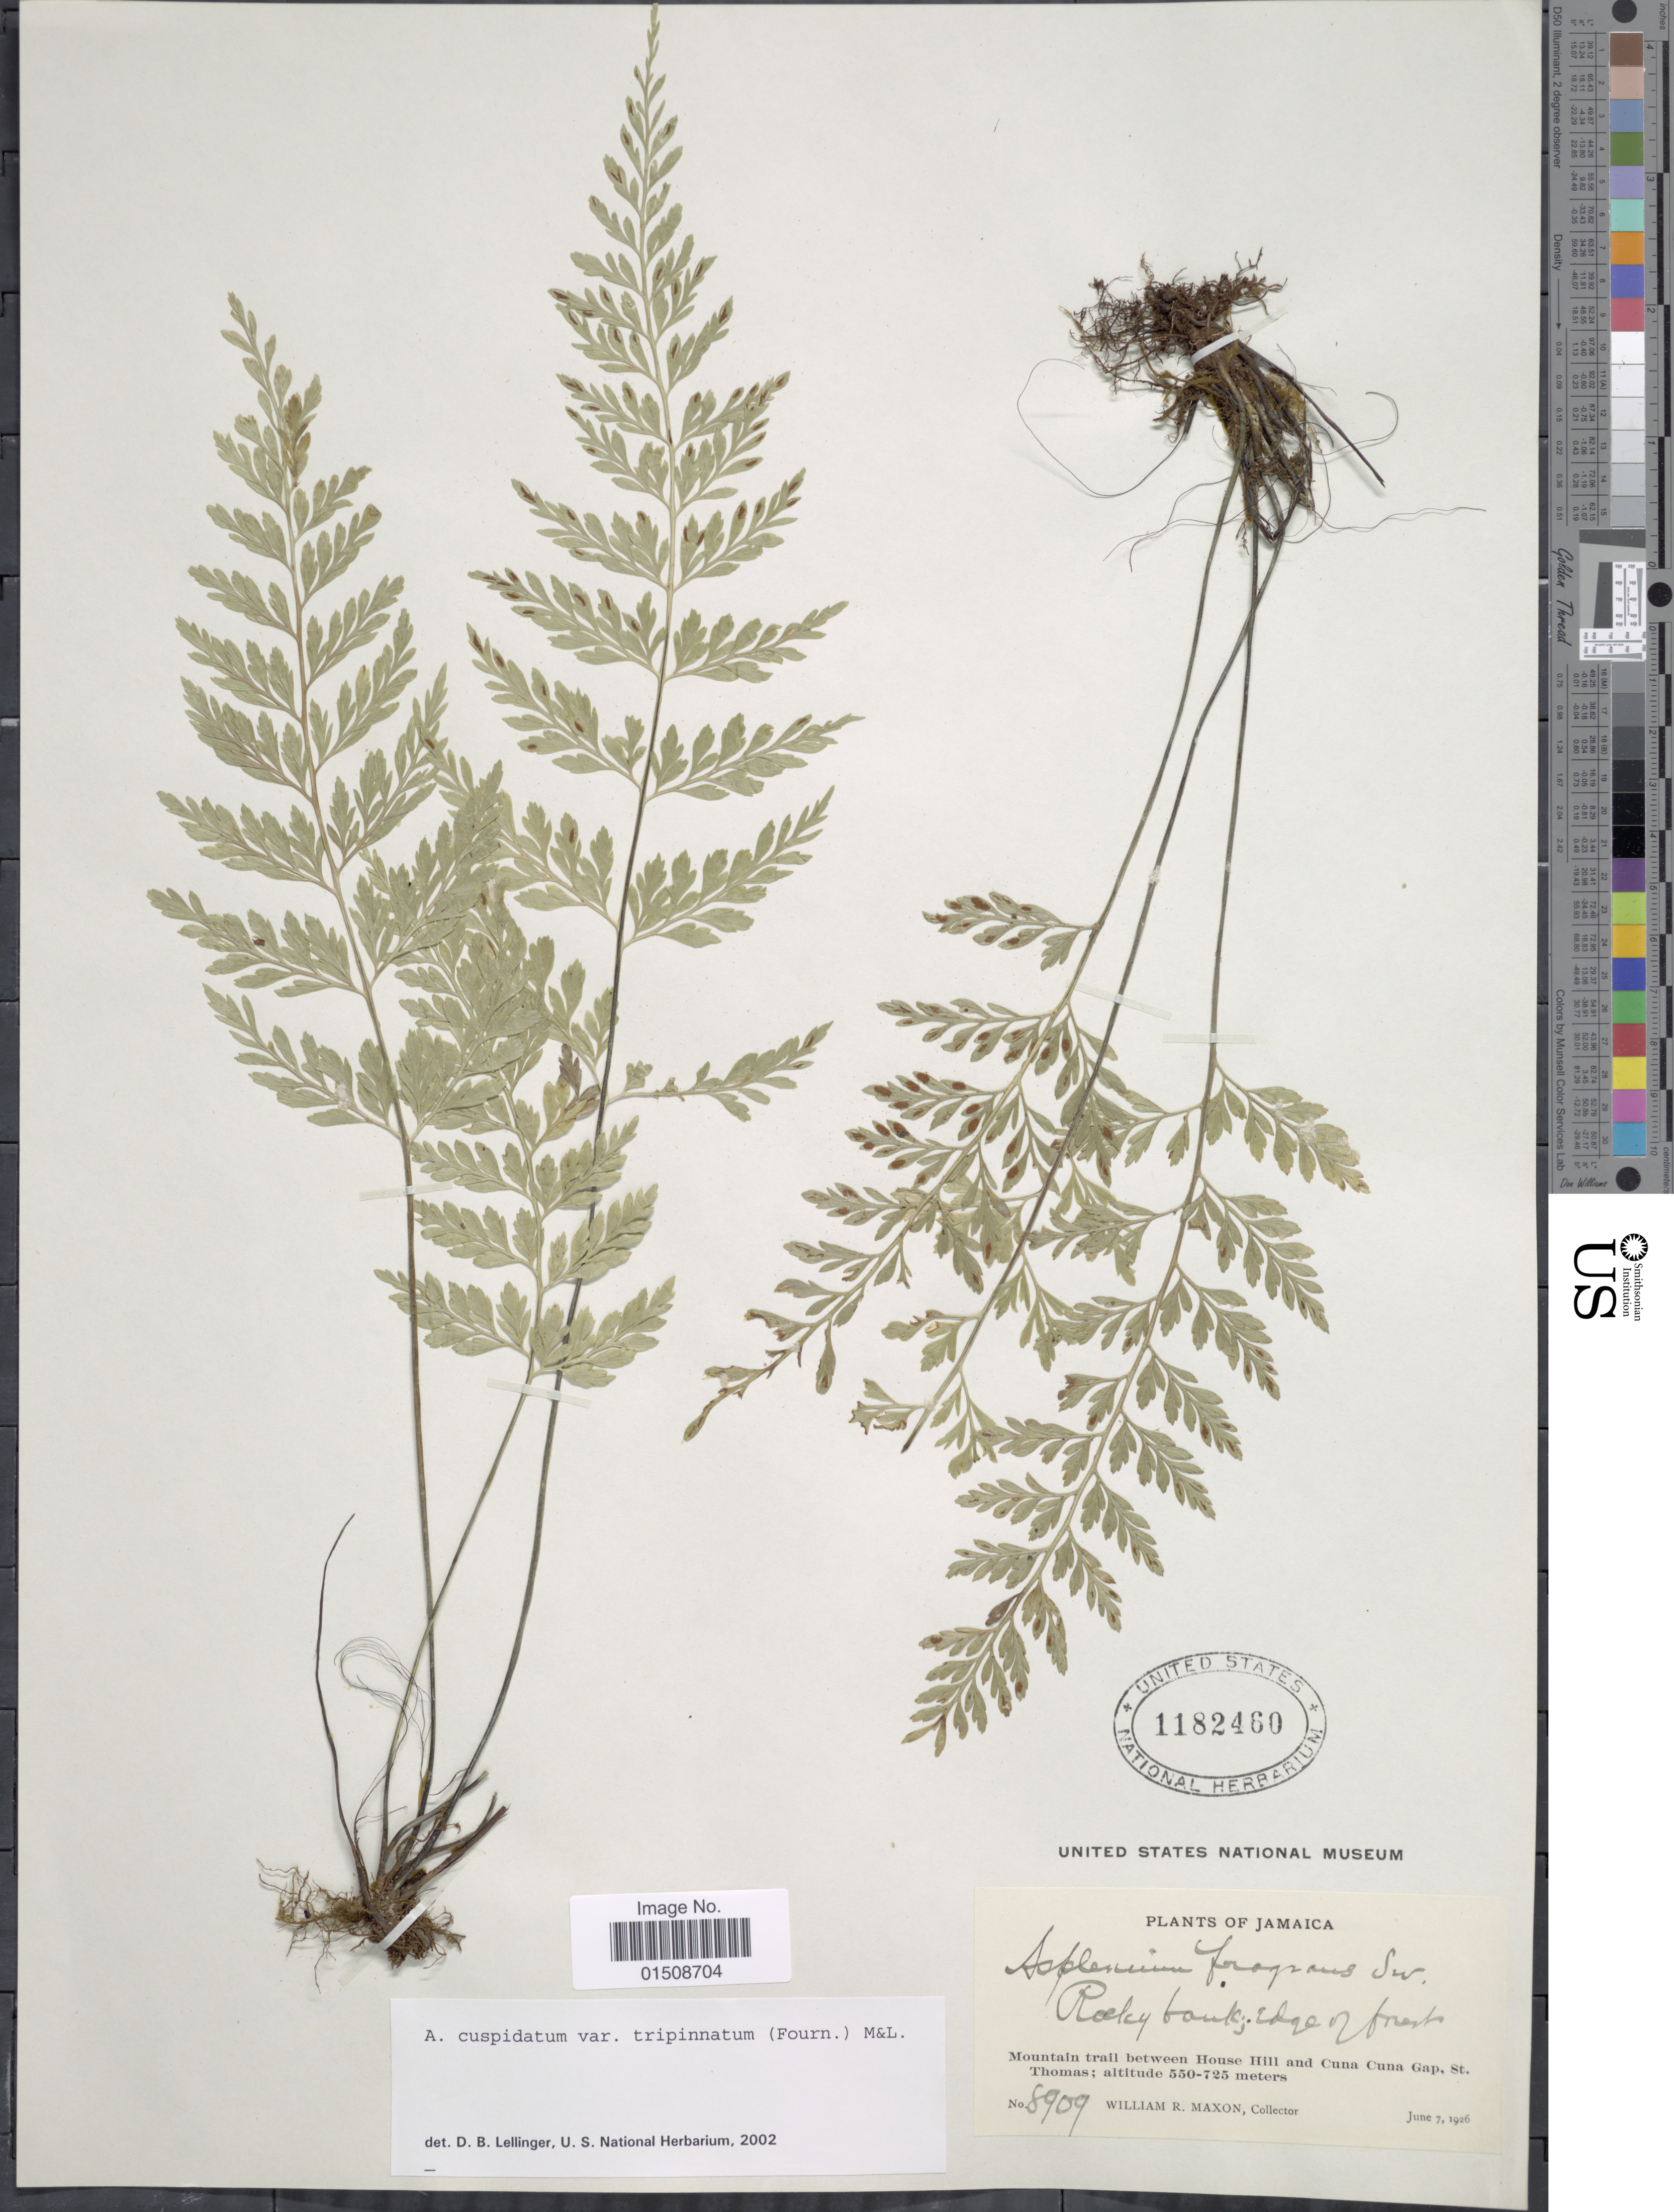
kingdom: Plantae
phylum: Tracheophyta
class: Polypodiopsida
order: Polypodiales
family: Aspleniaceae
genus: Asplenium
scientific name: Asplenium cuspidatum var. tripinnatum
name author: (E. Fourn.) C.V. Morton & Lellinger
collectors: W. R. Maxon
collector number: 8909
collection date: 1926-06-07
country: Jamaica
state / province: Saint Thomas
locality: Mountain trail between House Hill and Cuna Cuna Gap, St. Thomas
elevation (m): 550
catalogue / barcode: US 1182460